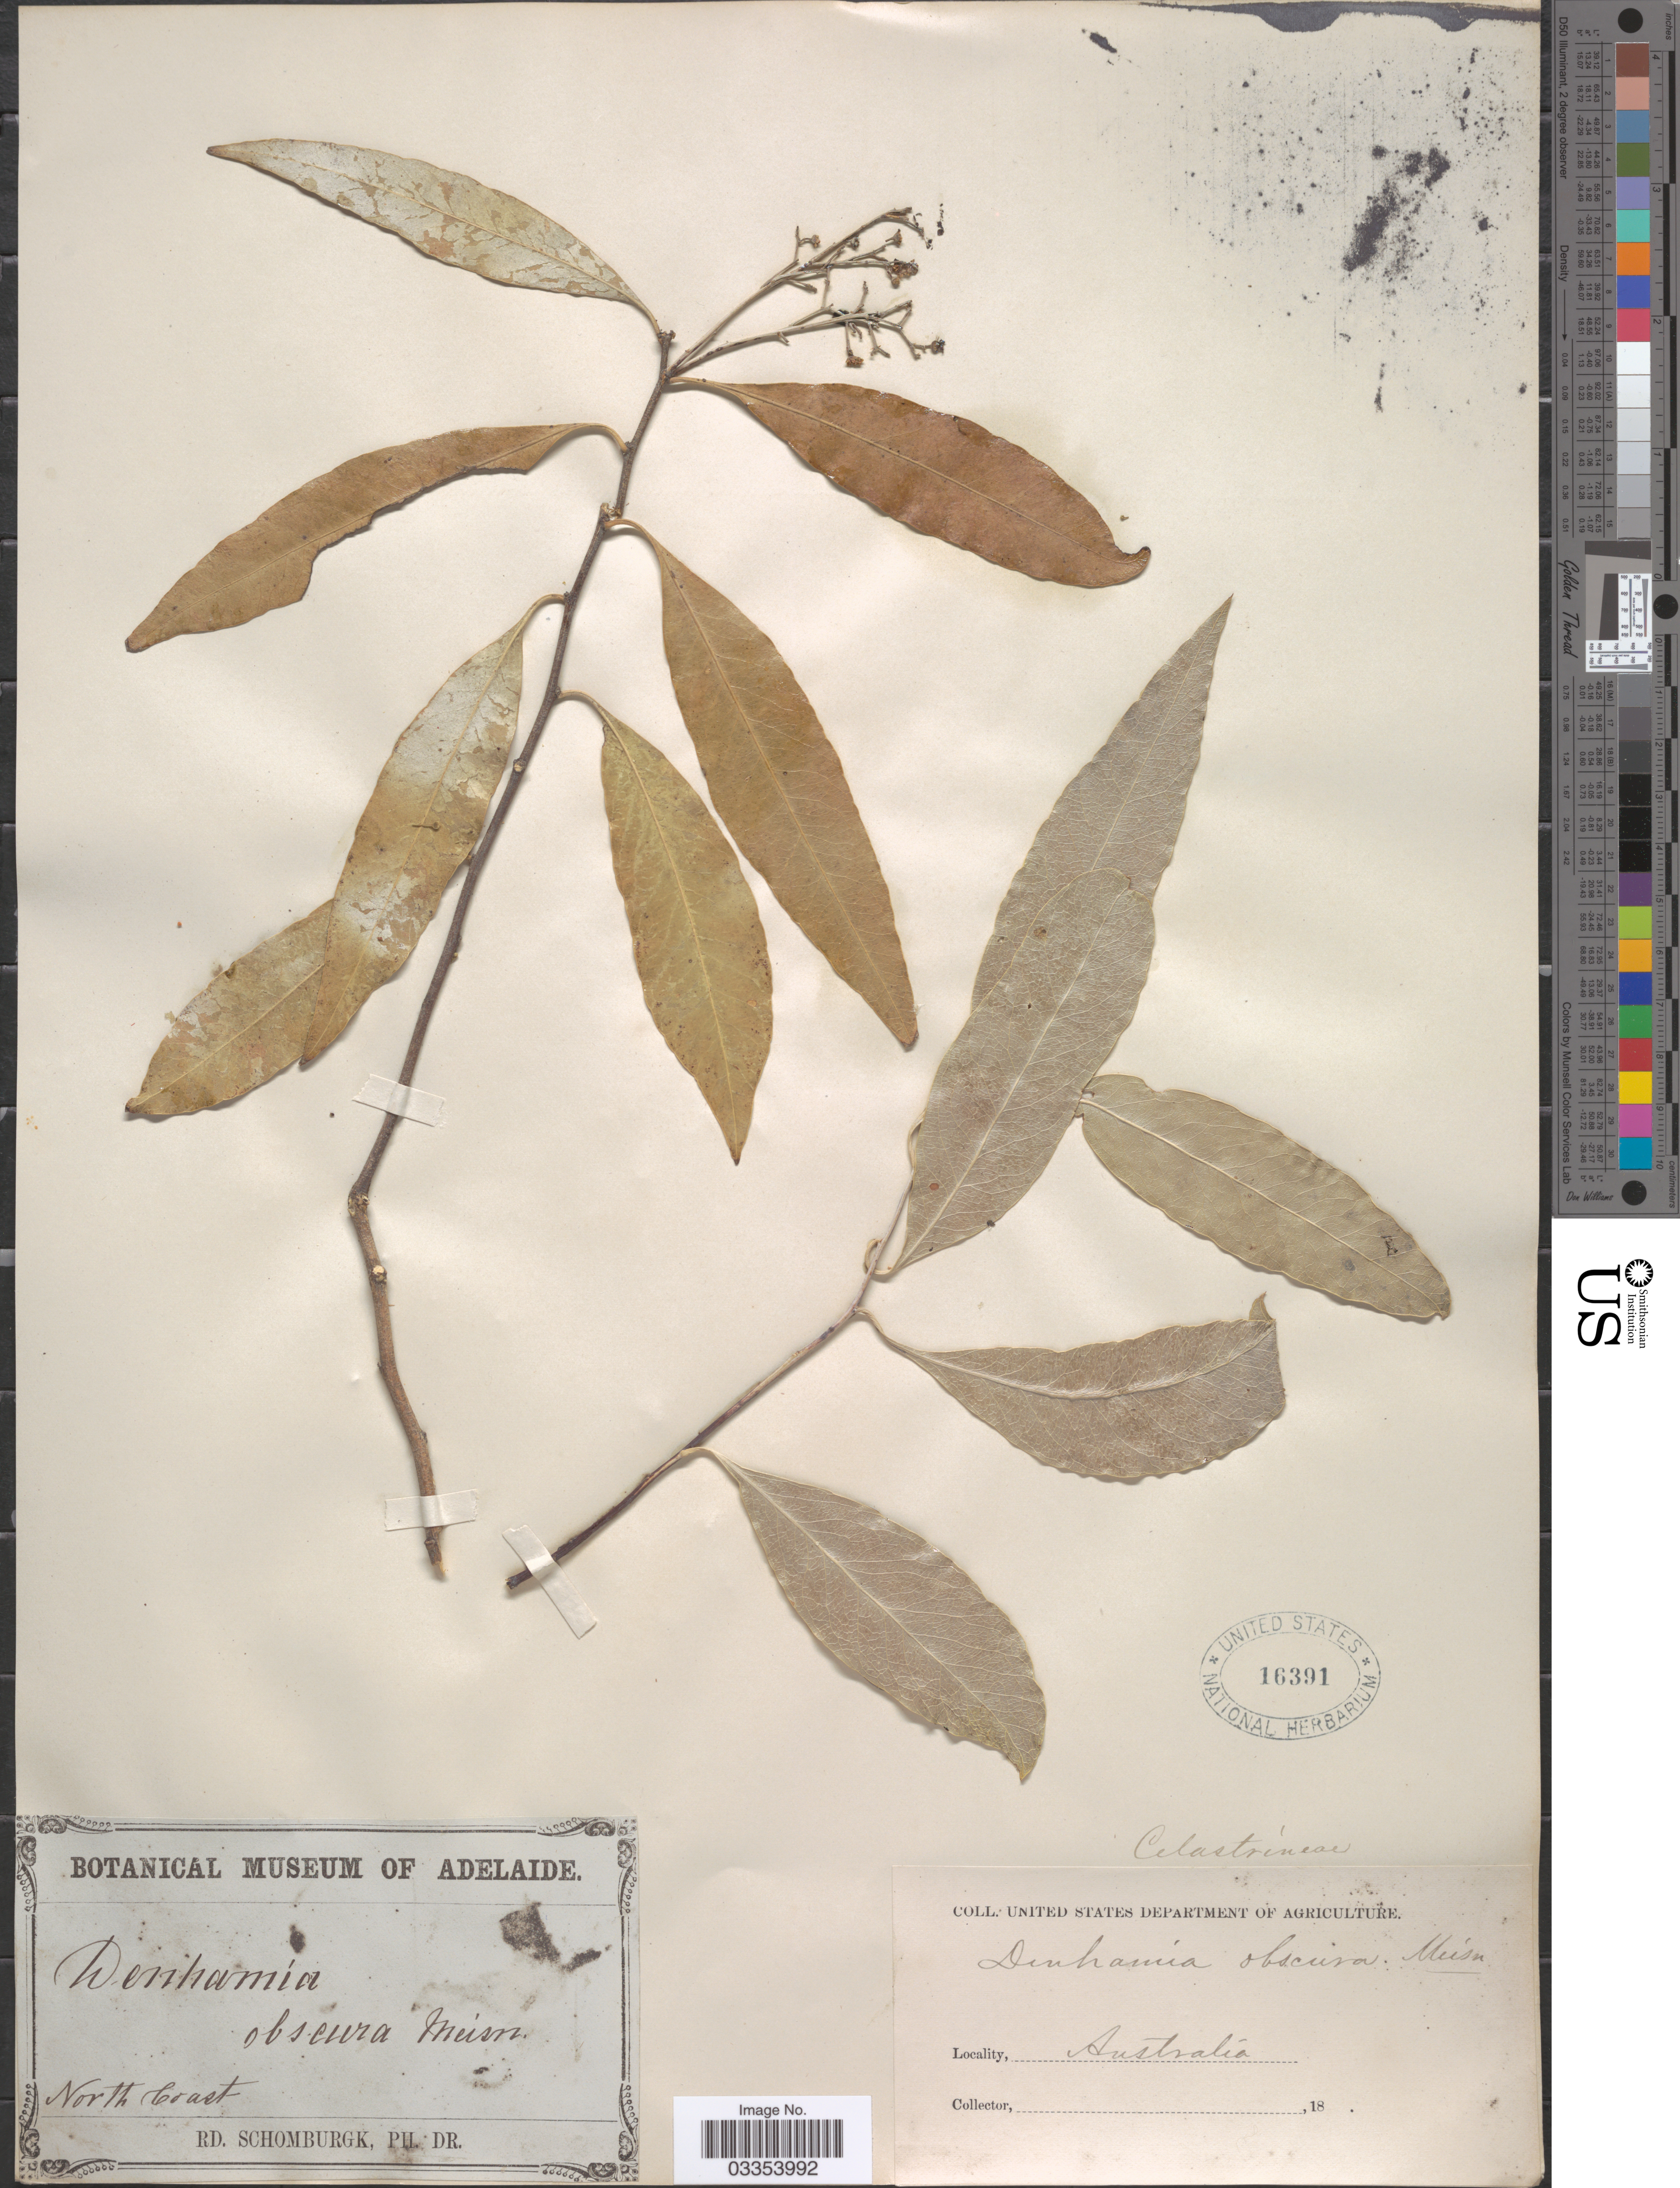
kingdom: Plantae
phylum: Tracheophyta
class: Magnoliopsida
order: Celastrales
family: Celastraceae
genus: Denhamia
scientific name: Denhamia obscura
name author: (A. Rich.) Meisn. ex Walp.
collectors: M. R. Schomburgk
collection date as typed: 18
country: Australia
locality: North Coast.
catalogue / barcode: US 16391